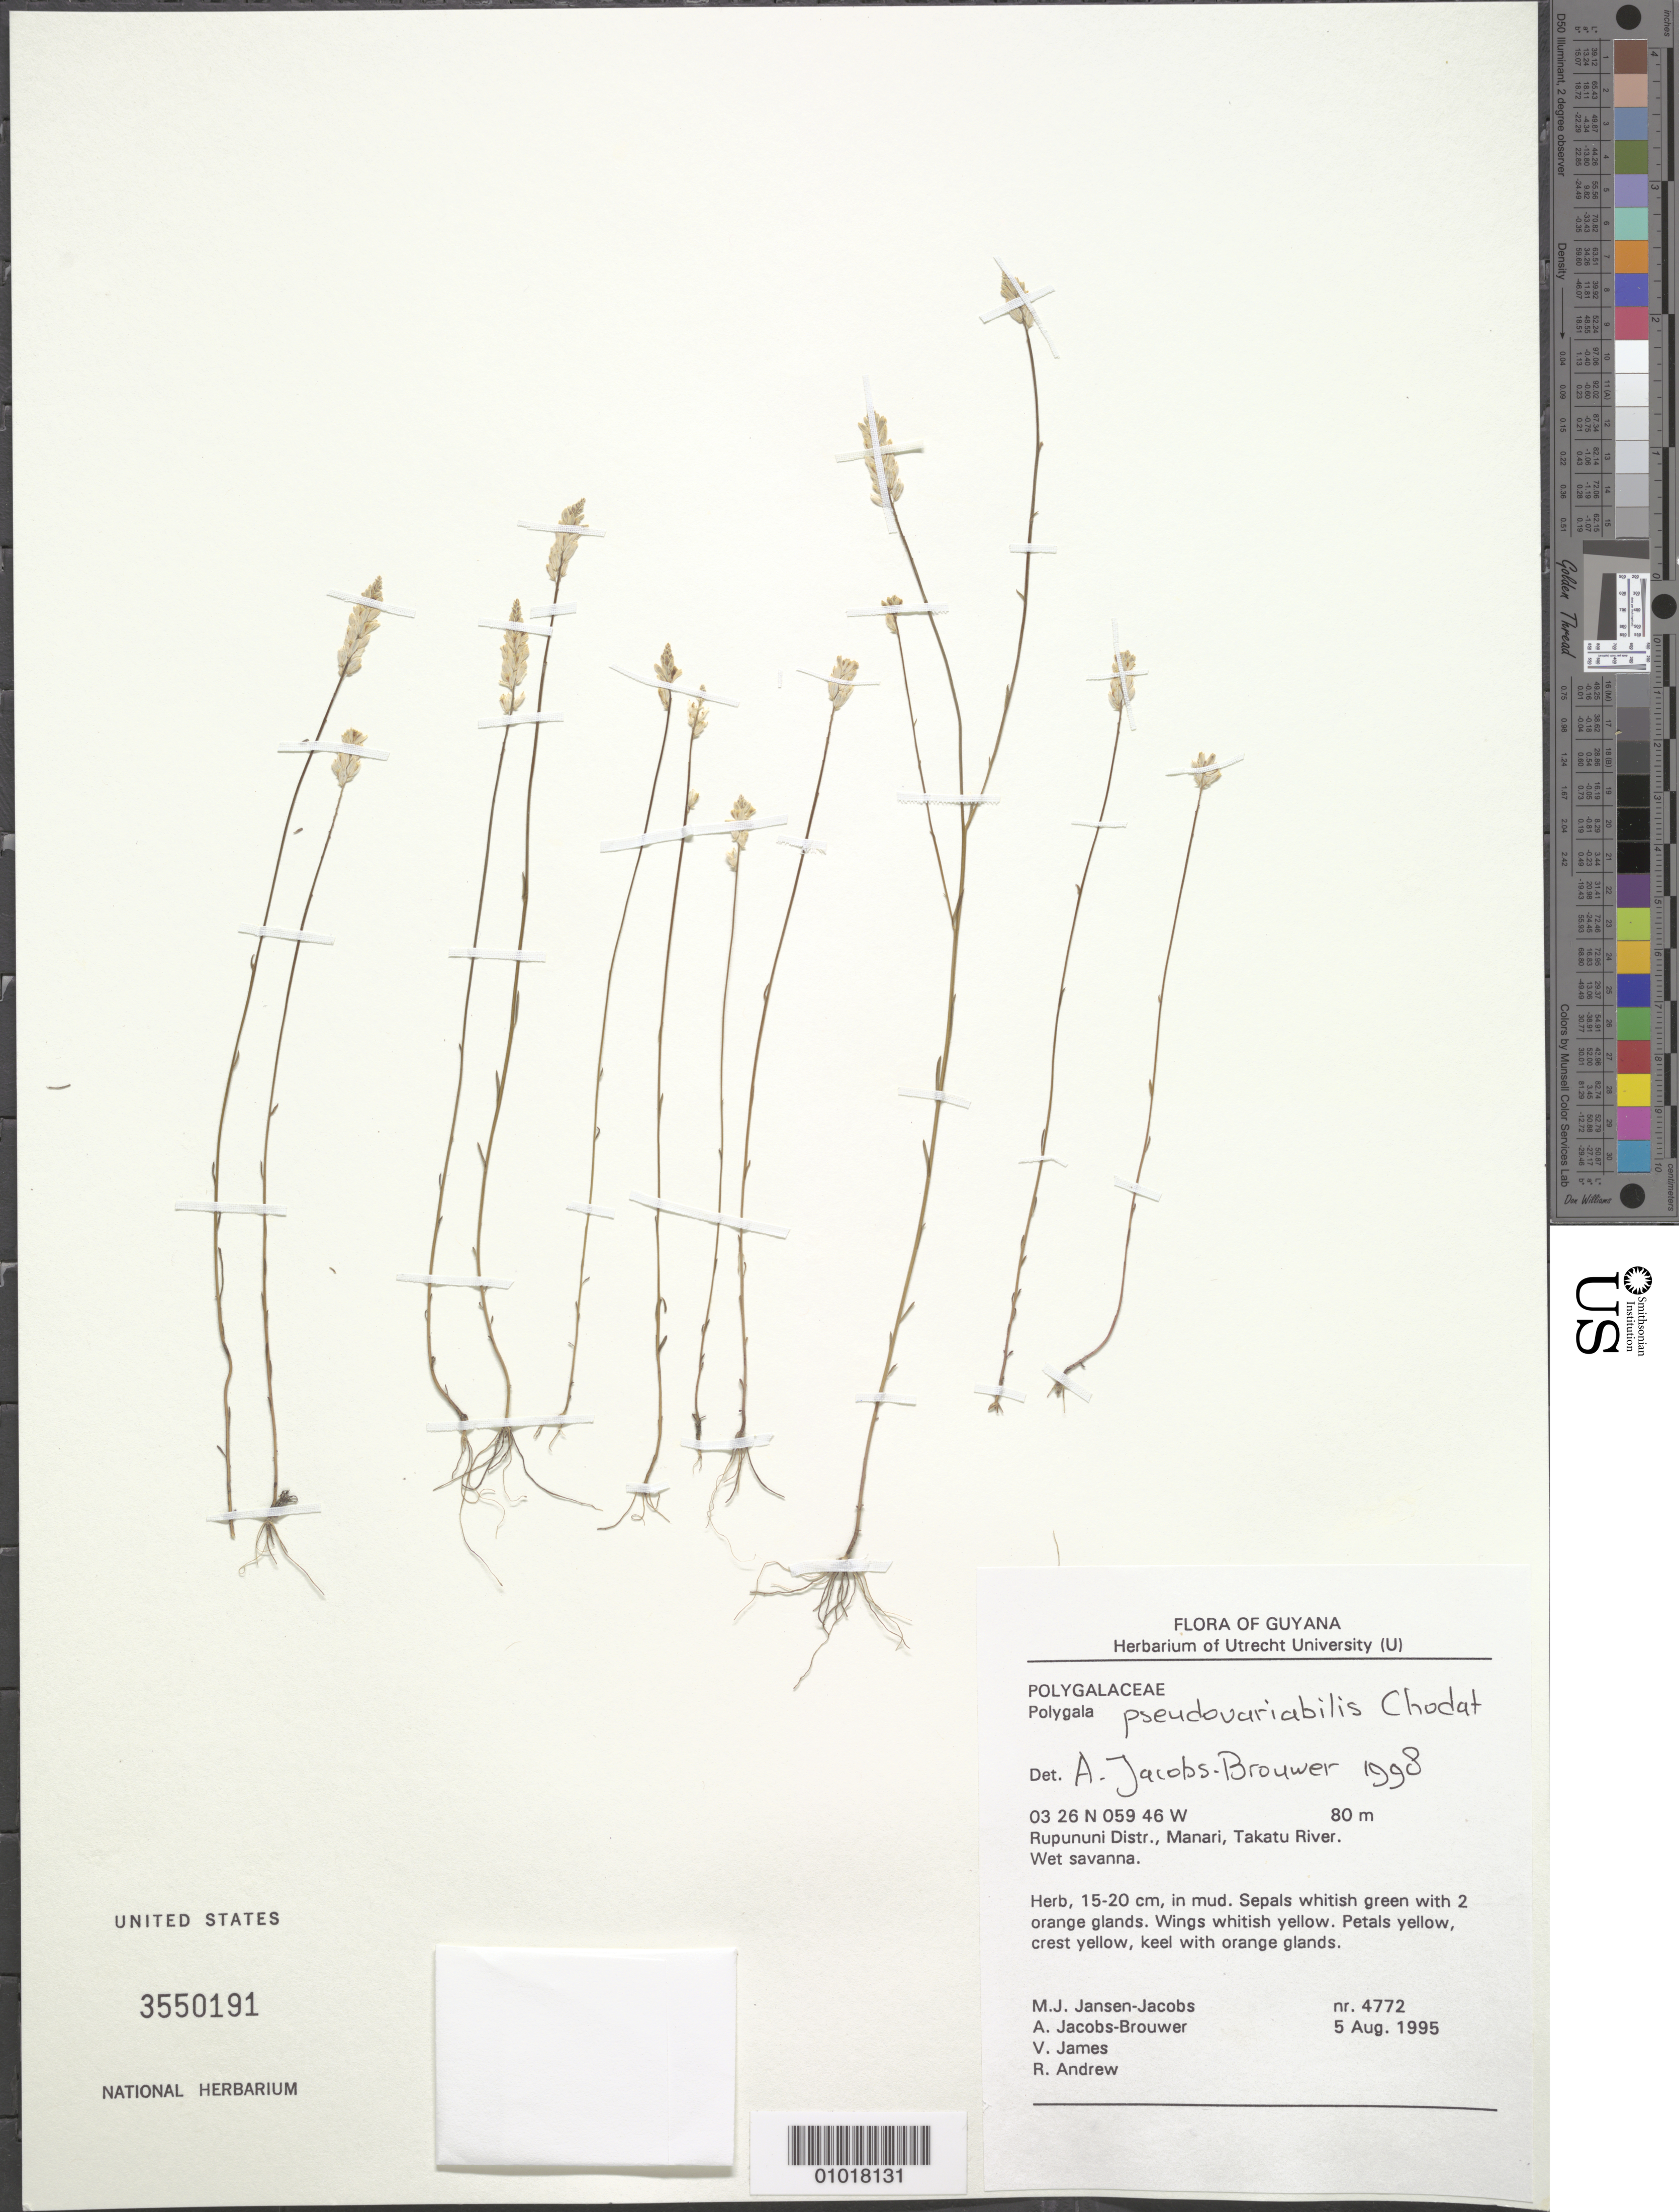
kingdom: Plantae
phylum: Tracheophyta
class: Magnoliopsida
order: Fabales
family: Polygalaceae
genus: Polygala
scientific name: Polygala pseudovariabilis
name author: Chodat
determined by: Jacobs-Brouwer, A.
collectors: M. J. Jansen-Jacobs, A. Jacobs-Brouwer, V. James & R. Andrew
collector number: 4772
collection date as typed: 5-Aug-95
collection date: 1995-08-05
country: Guyana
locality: Manari, Takatu River. Rupununi District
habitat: Wet savanna.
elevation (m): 80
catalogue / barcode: US 3550191